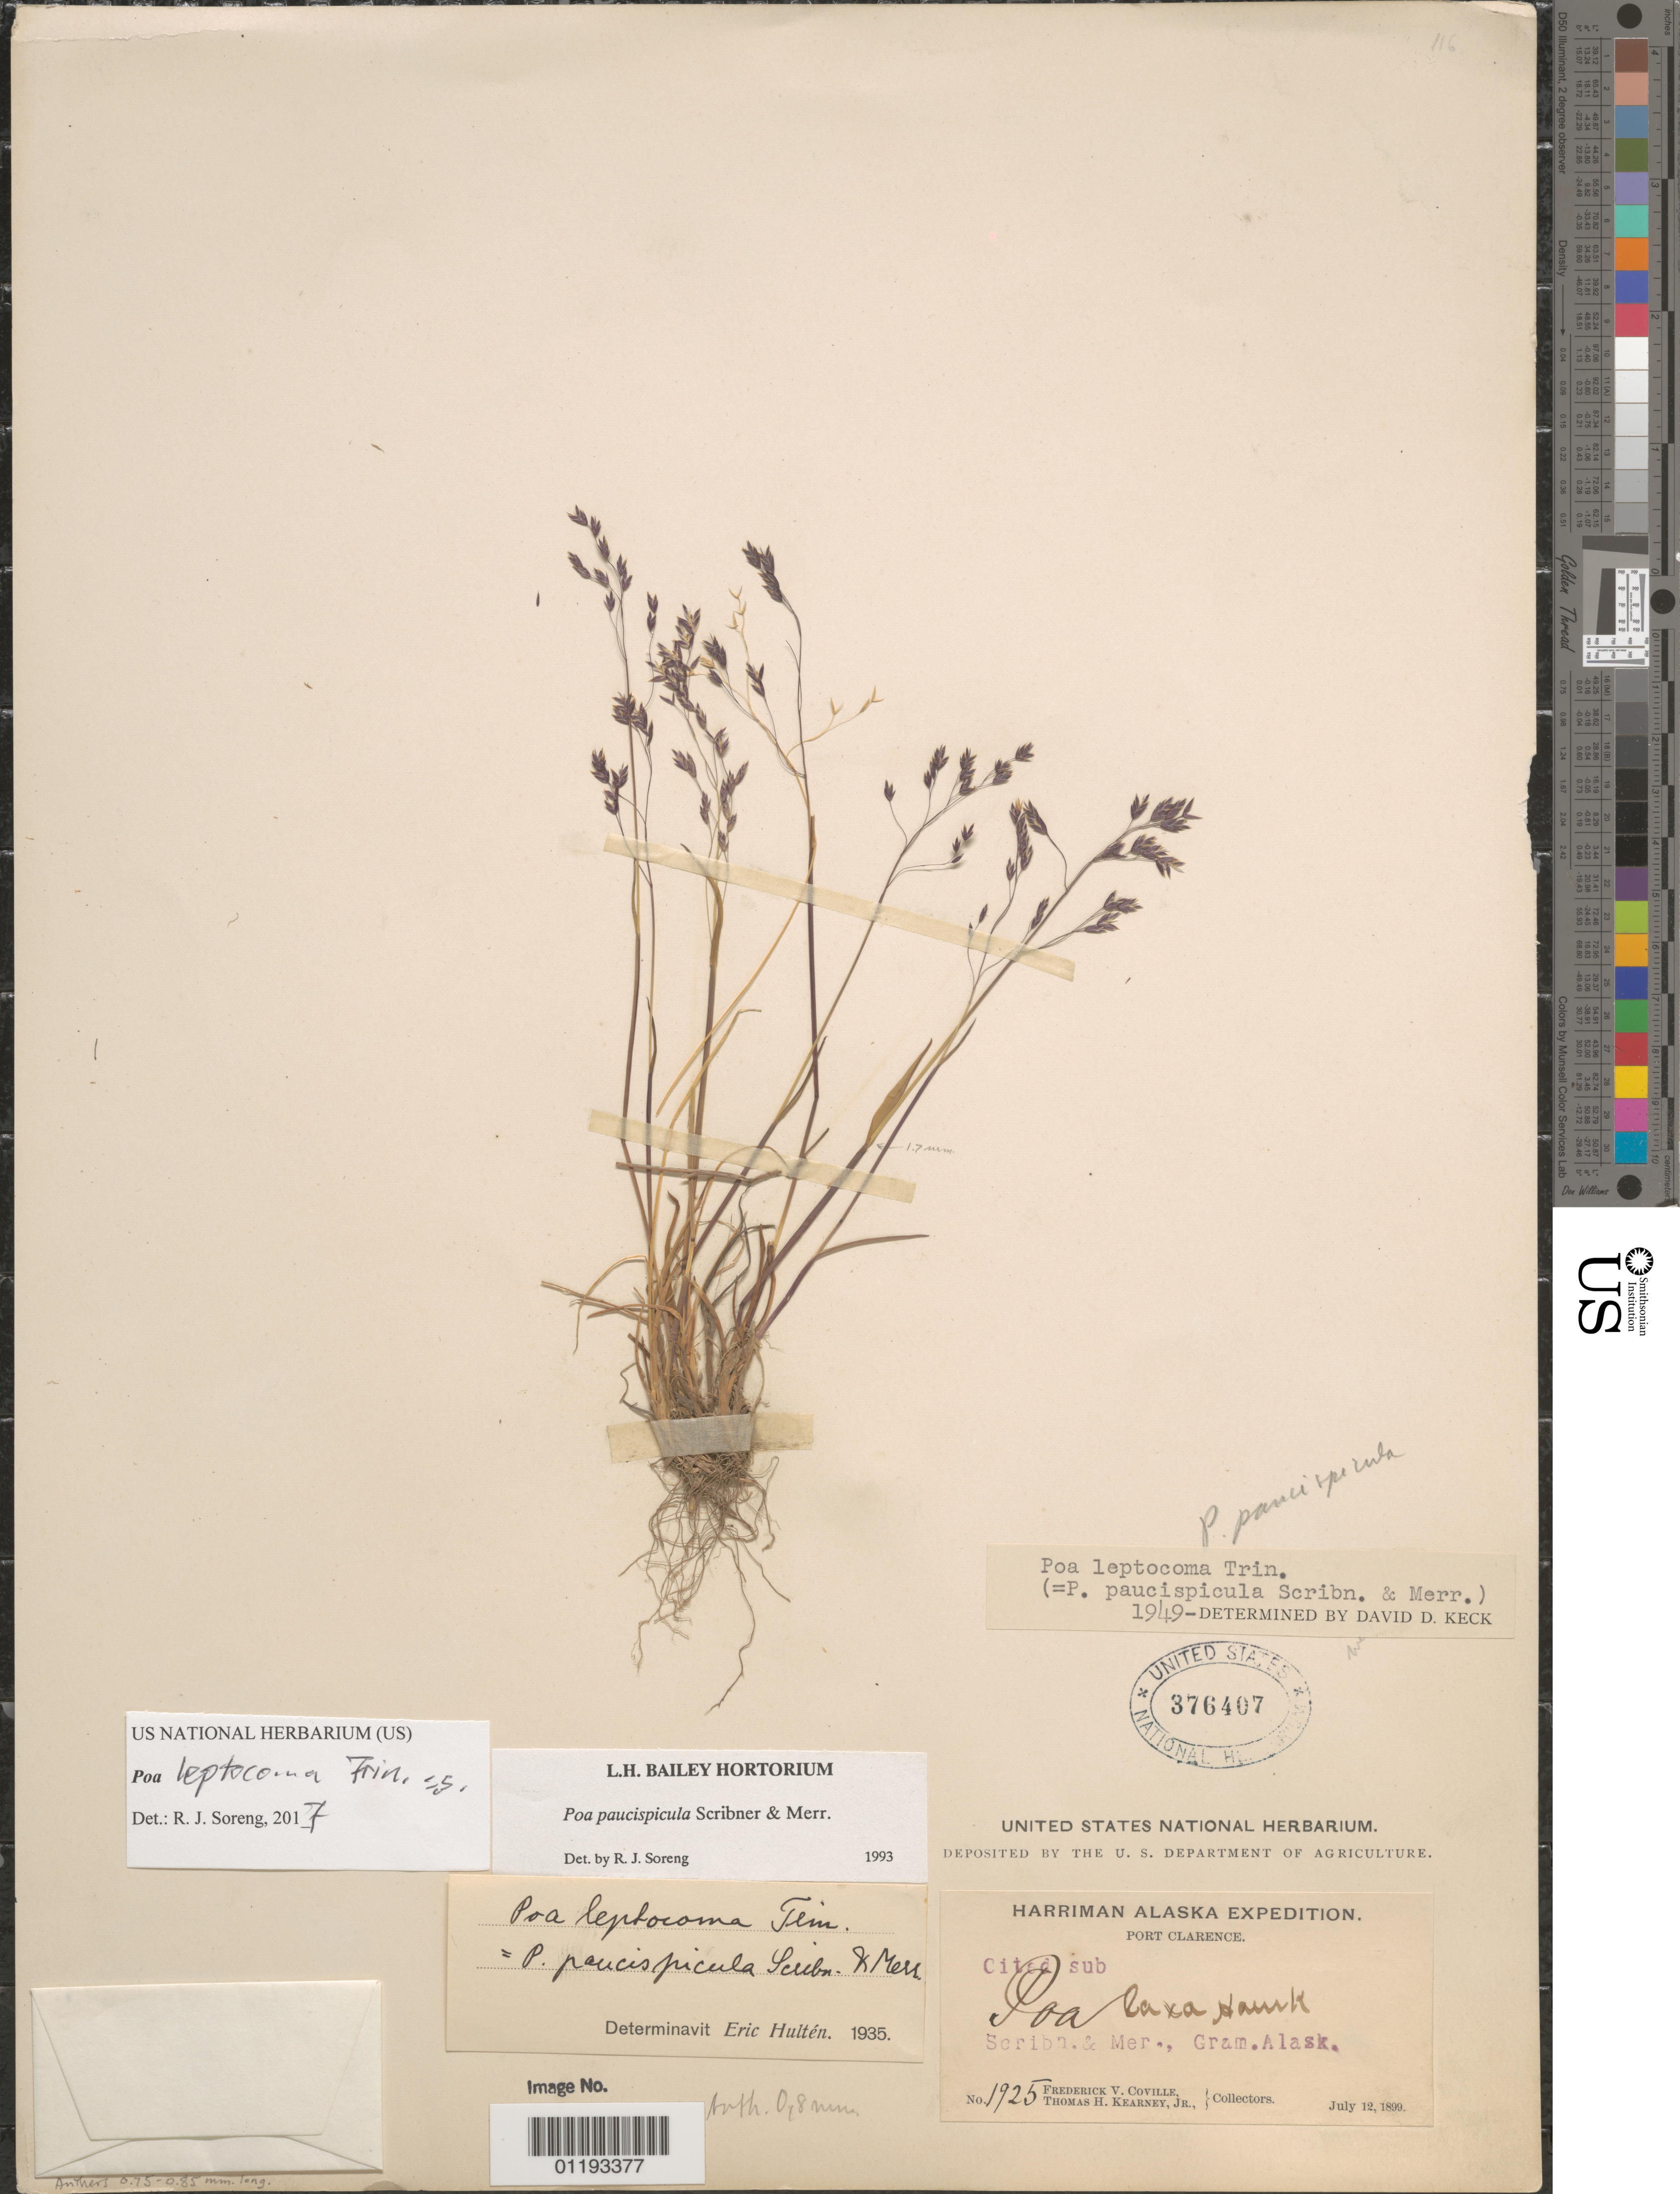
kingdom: Plantae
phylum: Tracheophyta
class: Liliopsida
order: Poales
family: Poaceae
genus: Poa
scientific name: Poa leptocoma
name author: Trin.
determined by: Soreng, Robert J., Research Associate (BOT), Smithsonian Institution - National Museum of Natural History (UNITED STATES)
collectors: F. V. Coville & T. H. Kearney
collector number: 1925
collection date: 1899-07-12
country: United States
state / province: Alaska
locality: Port Clarence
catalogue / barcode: US 376407